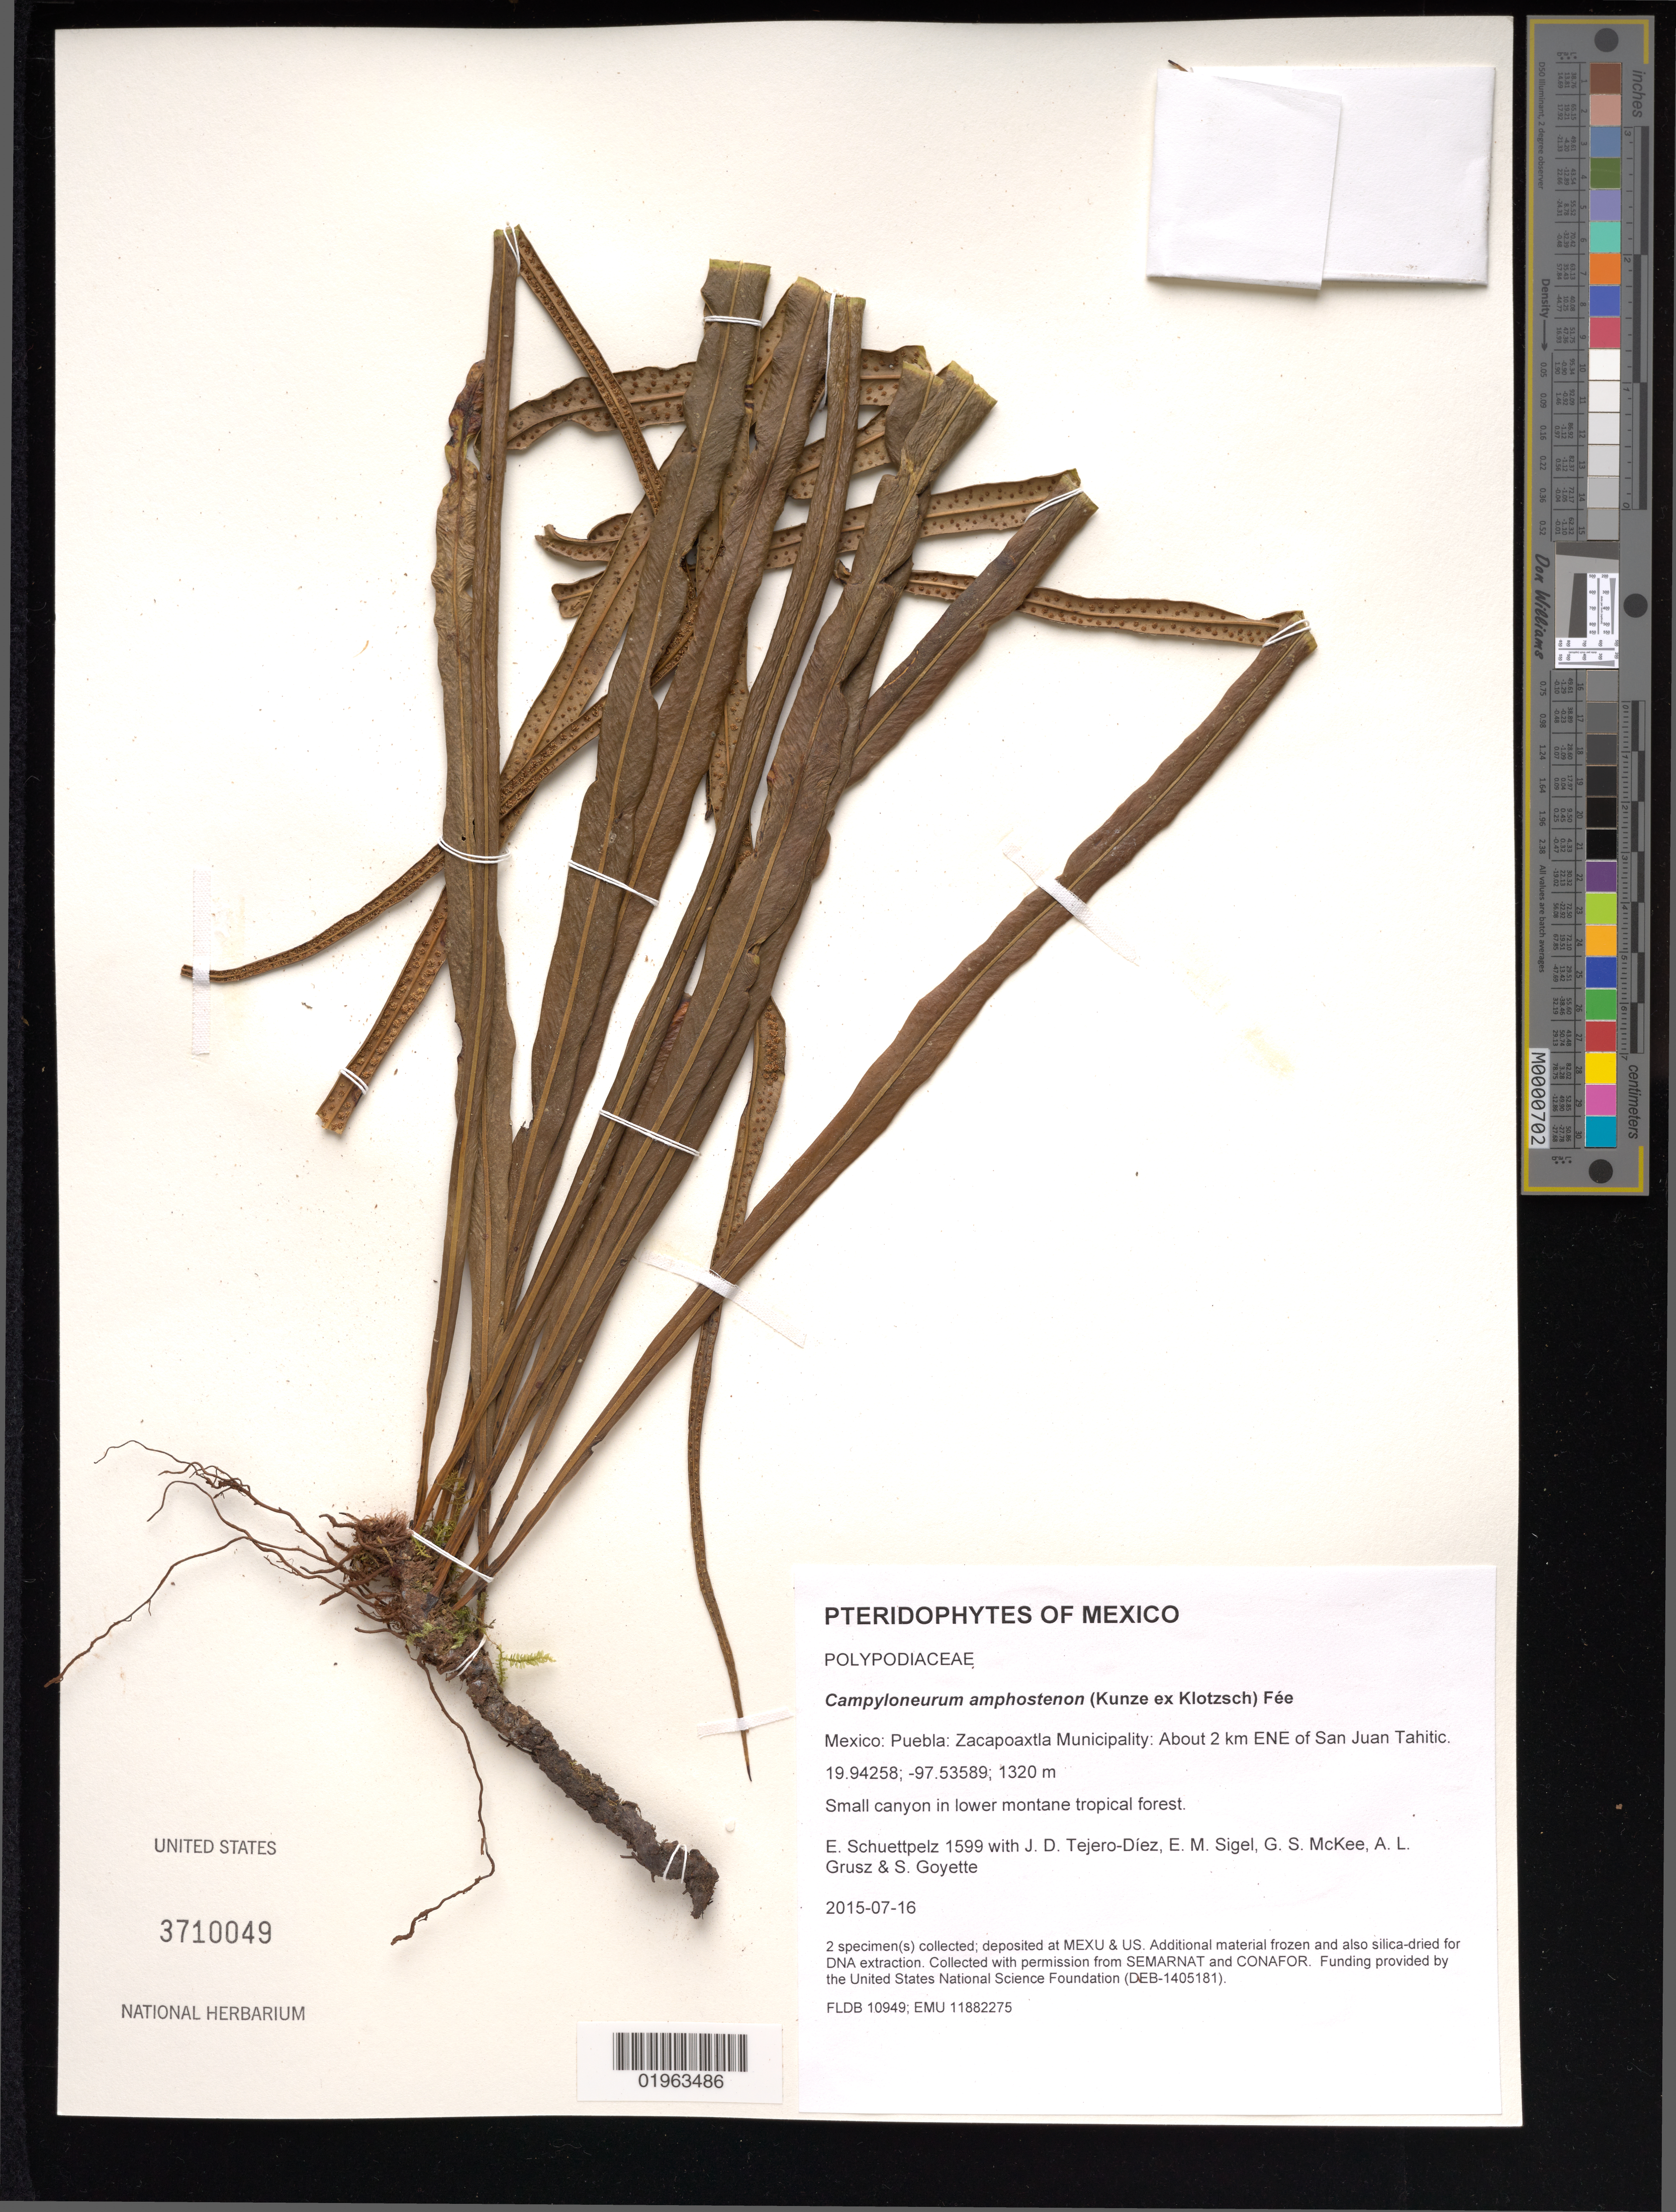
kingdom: Plantae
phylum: Tracheophyta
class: Polypodiopsida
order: Polypodiales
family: Polypodiaceae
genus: Campyloneurum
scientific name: Campyloneurum amphostenon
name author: (Kunze ex Klotzsch) Fée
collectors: E. Schuettpelz, D. Tejero-Díez, E. M. Sigel, G. S. McKee & A. Grusz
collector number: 1599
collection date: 2015-07-16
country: Mexico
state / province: Puebla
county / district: Zacapoaxtla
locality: About 2 km ENE of San Juan Tahitic.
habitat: Small canyon in lower montane tropical forest.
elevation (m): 1320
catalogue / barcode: US 3710049